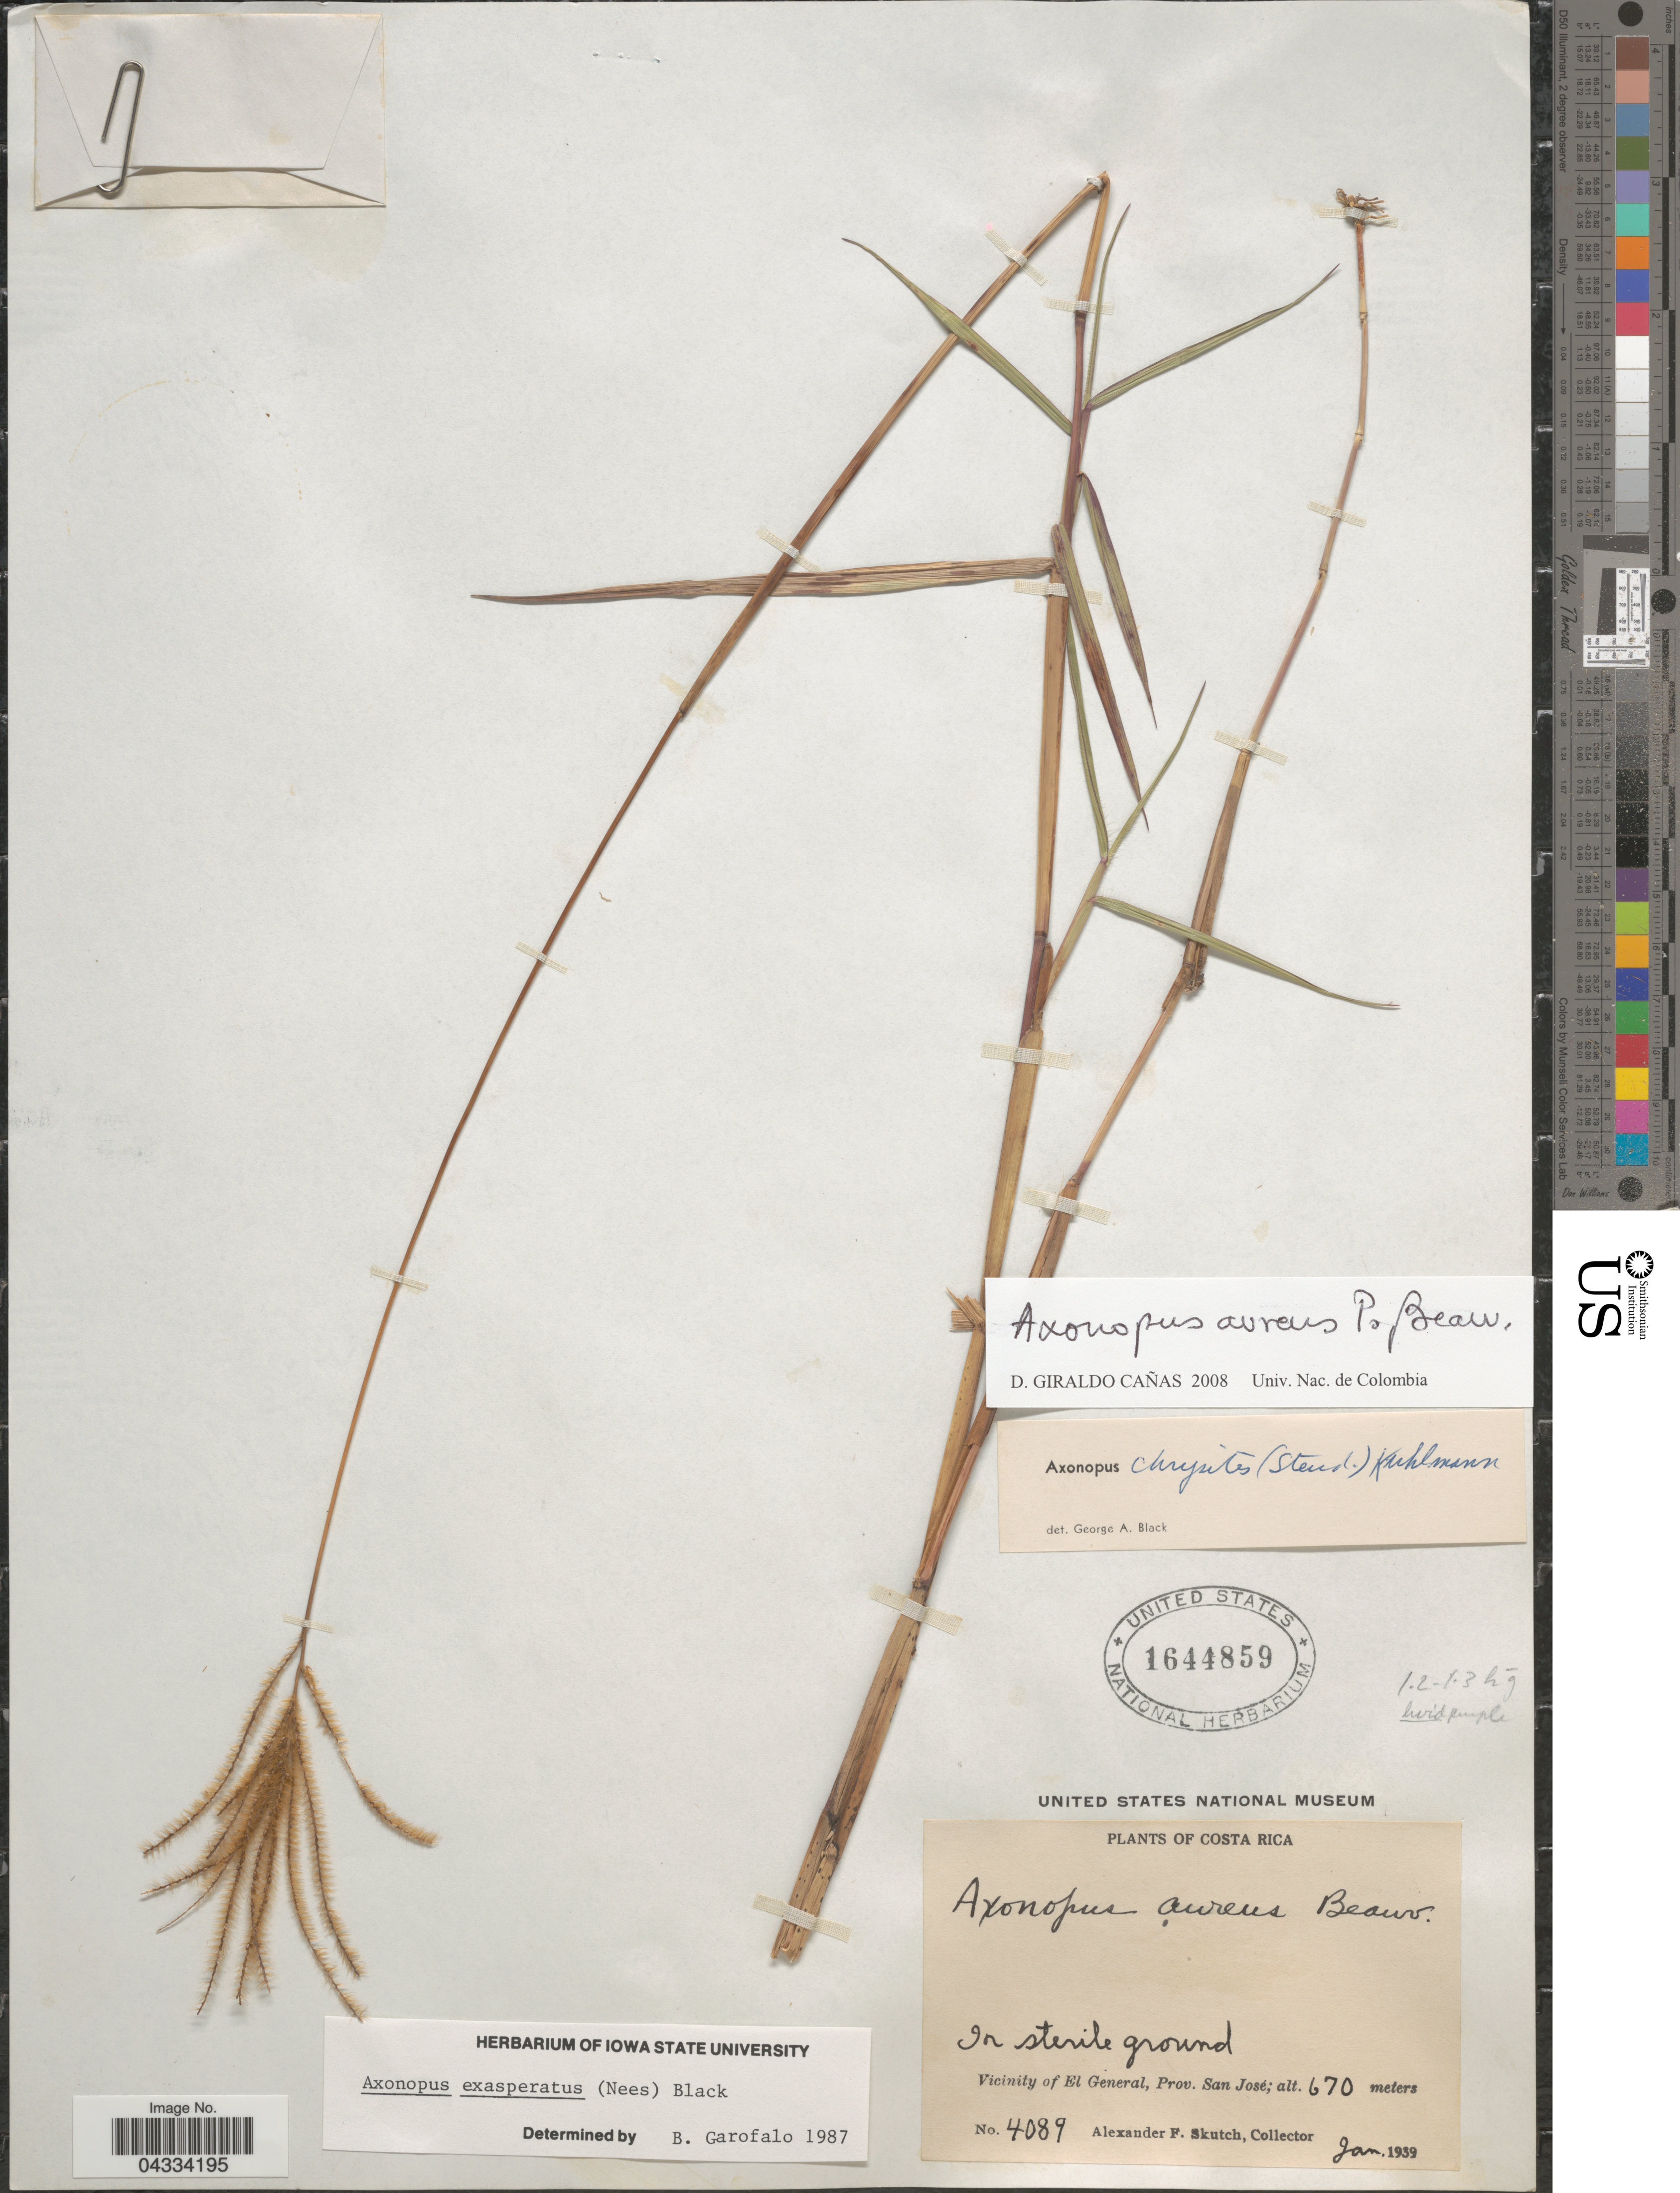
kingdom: Plantae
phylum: Tracheophyta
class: Liliopsida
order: Poales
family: Poaceae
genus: Axonopus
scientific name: Axonopus aureus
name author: P. Beauv.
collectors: A. F. Skutch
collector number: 4089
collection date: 1939-01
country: Costa Rica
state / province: San José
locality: Vicinity of El General.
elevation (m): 670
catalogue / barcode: US 1644859